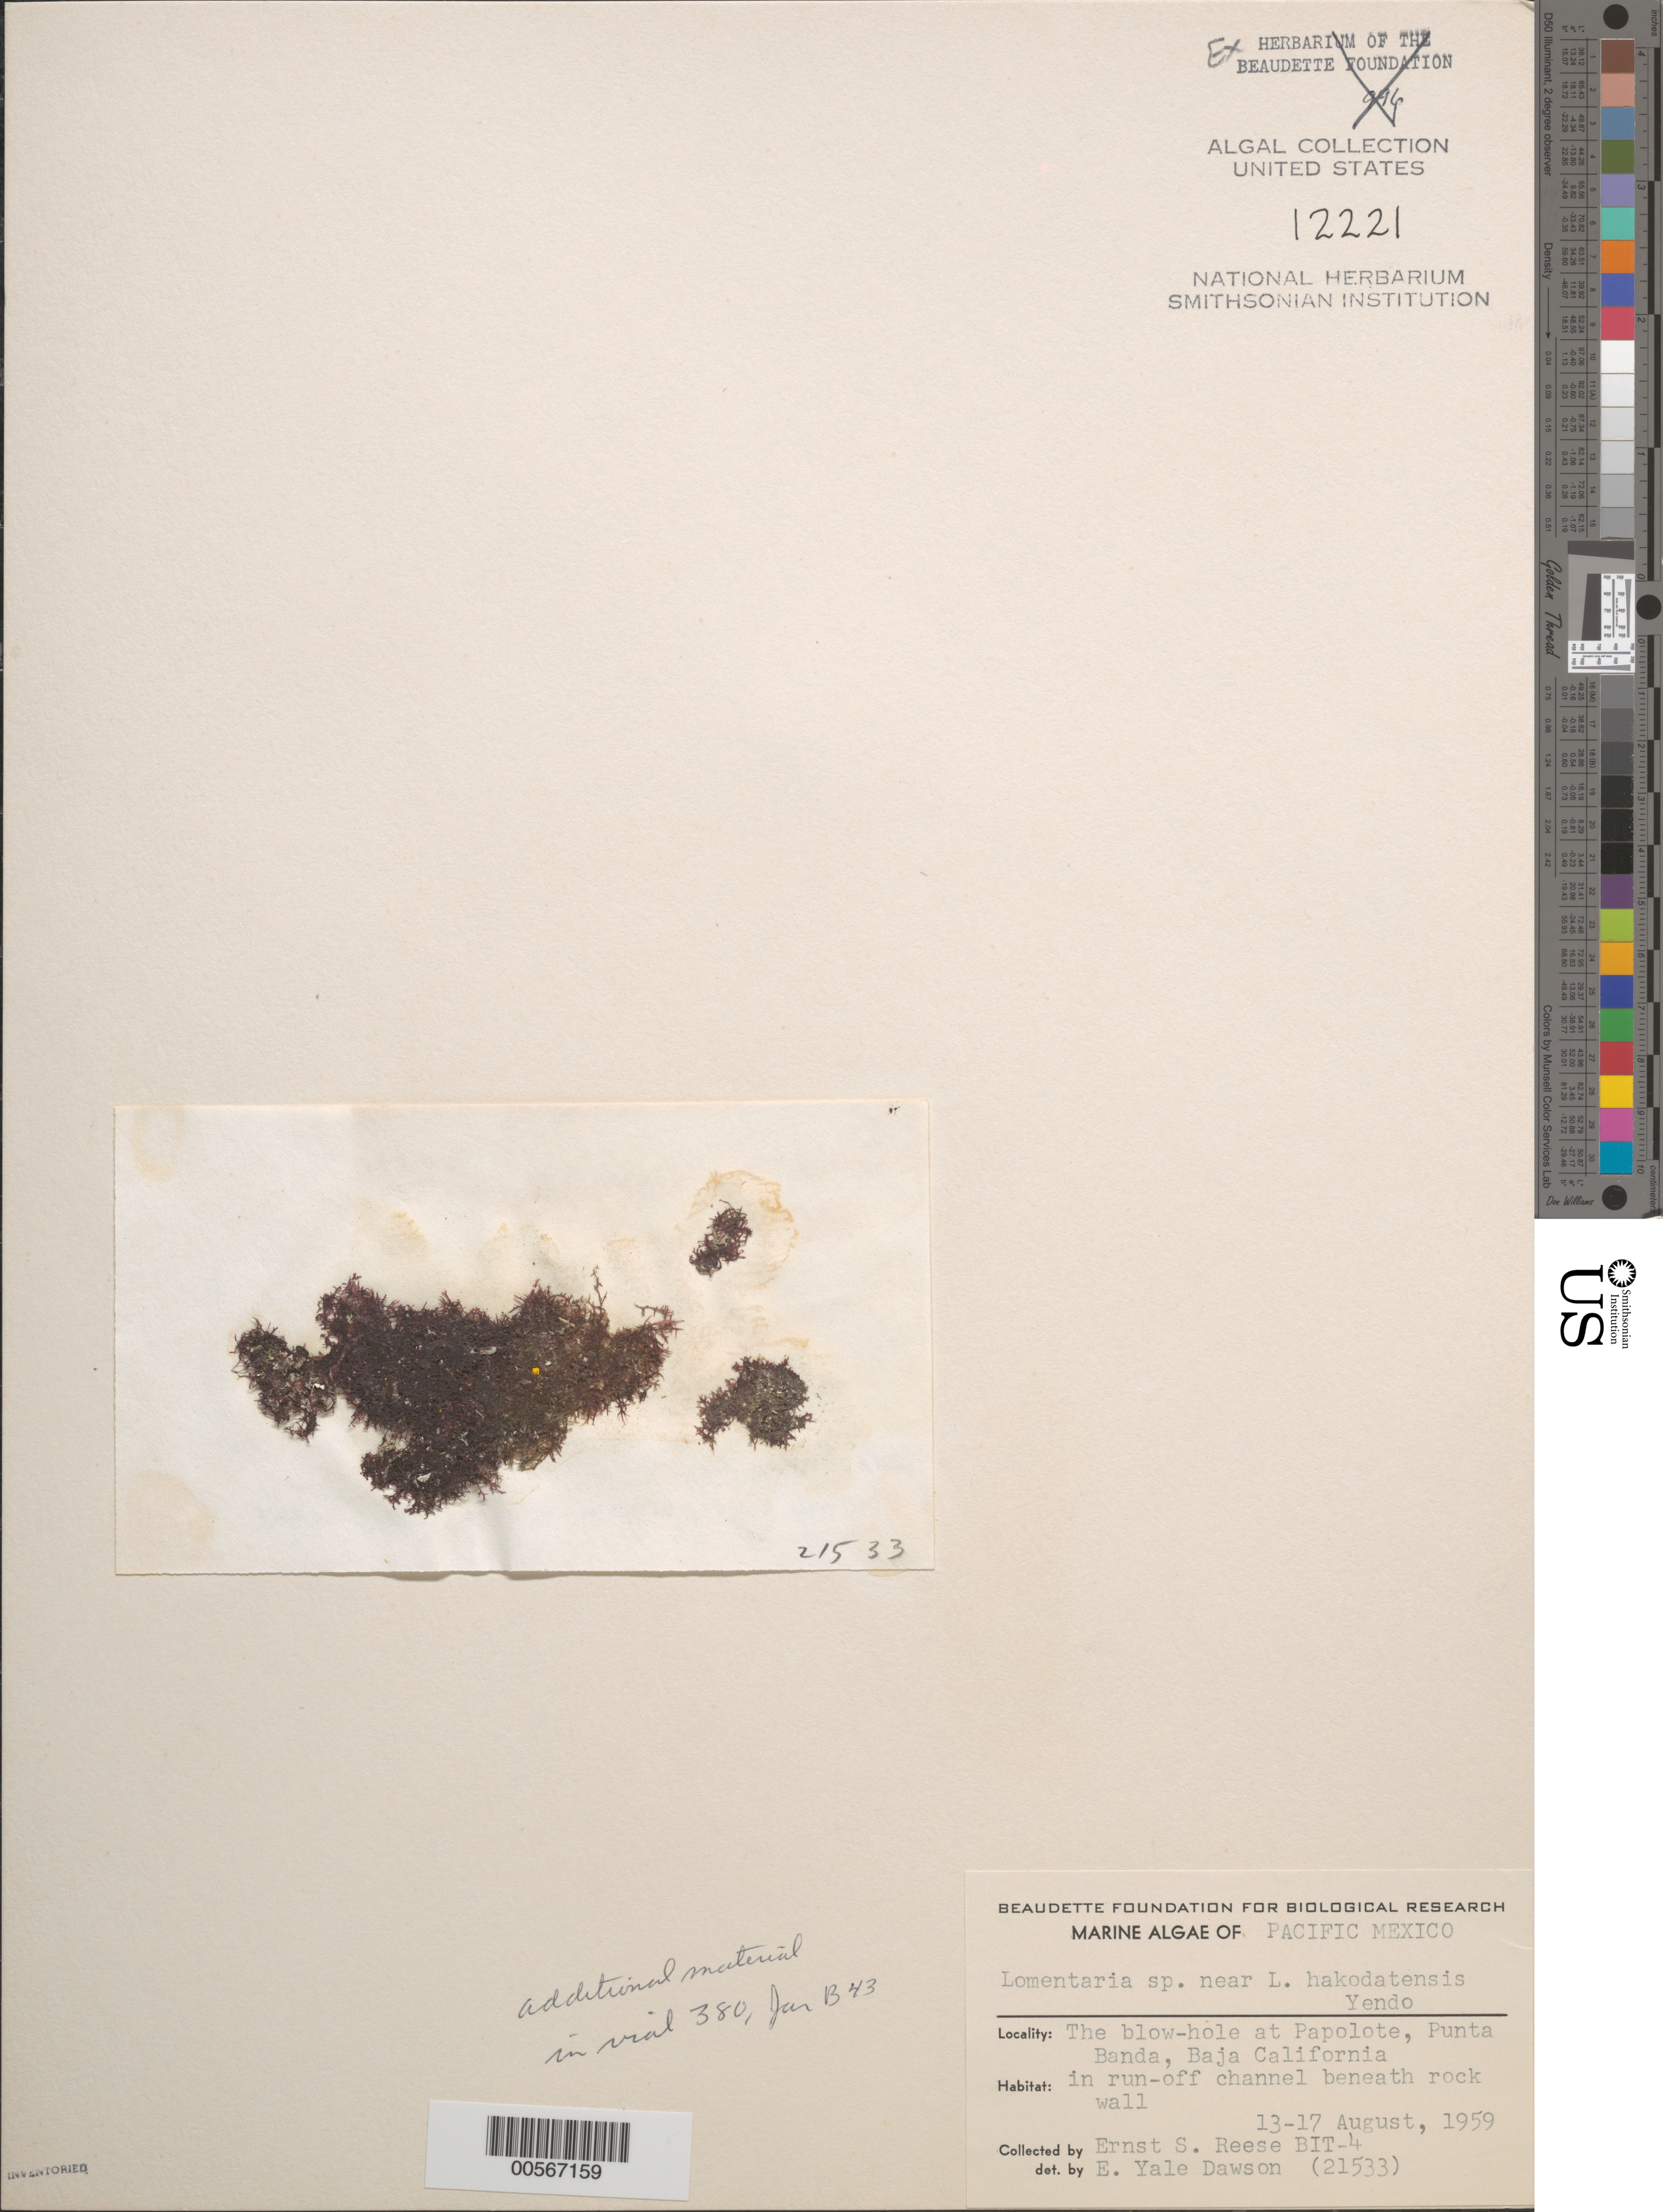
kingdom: Plantae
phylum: Rhodophyta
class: Florideophyceae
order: Rhodymeniales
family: Lomentariaceae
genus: Yendoa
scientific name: Yendoa hakodatensis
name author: (Yendo) Santos et al.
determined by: Algae name updating Project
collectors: E. Reese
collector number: EYD 21533 & BIT-4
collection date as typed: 13 Aug 1959 to 17 Aug 1959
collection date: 1959-08-13/1959-08-17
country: Mexico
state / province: Baja California Norte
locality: Blow Hole, Papolote, Punta Banda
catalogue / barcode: US 12221